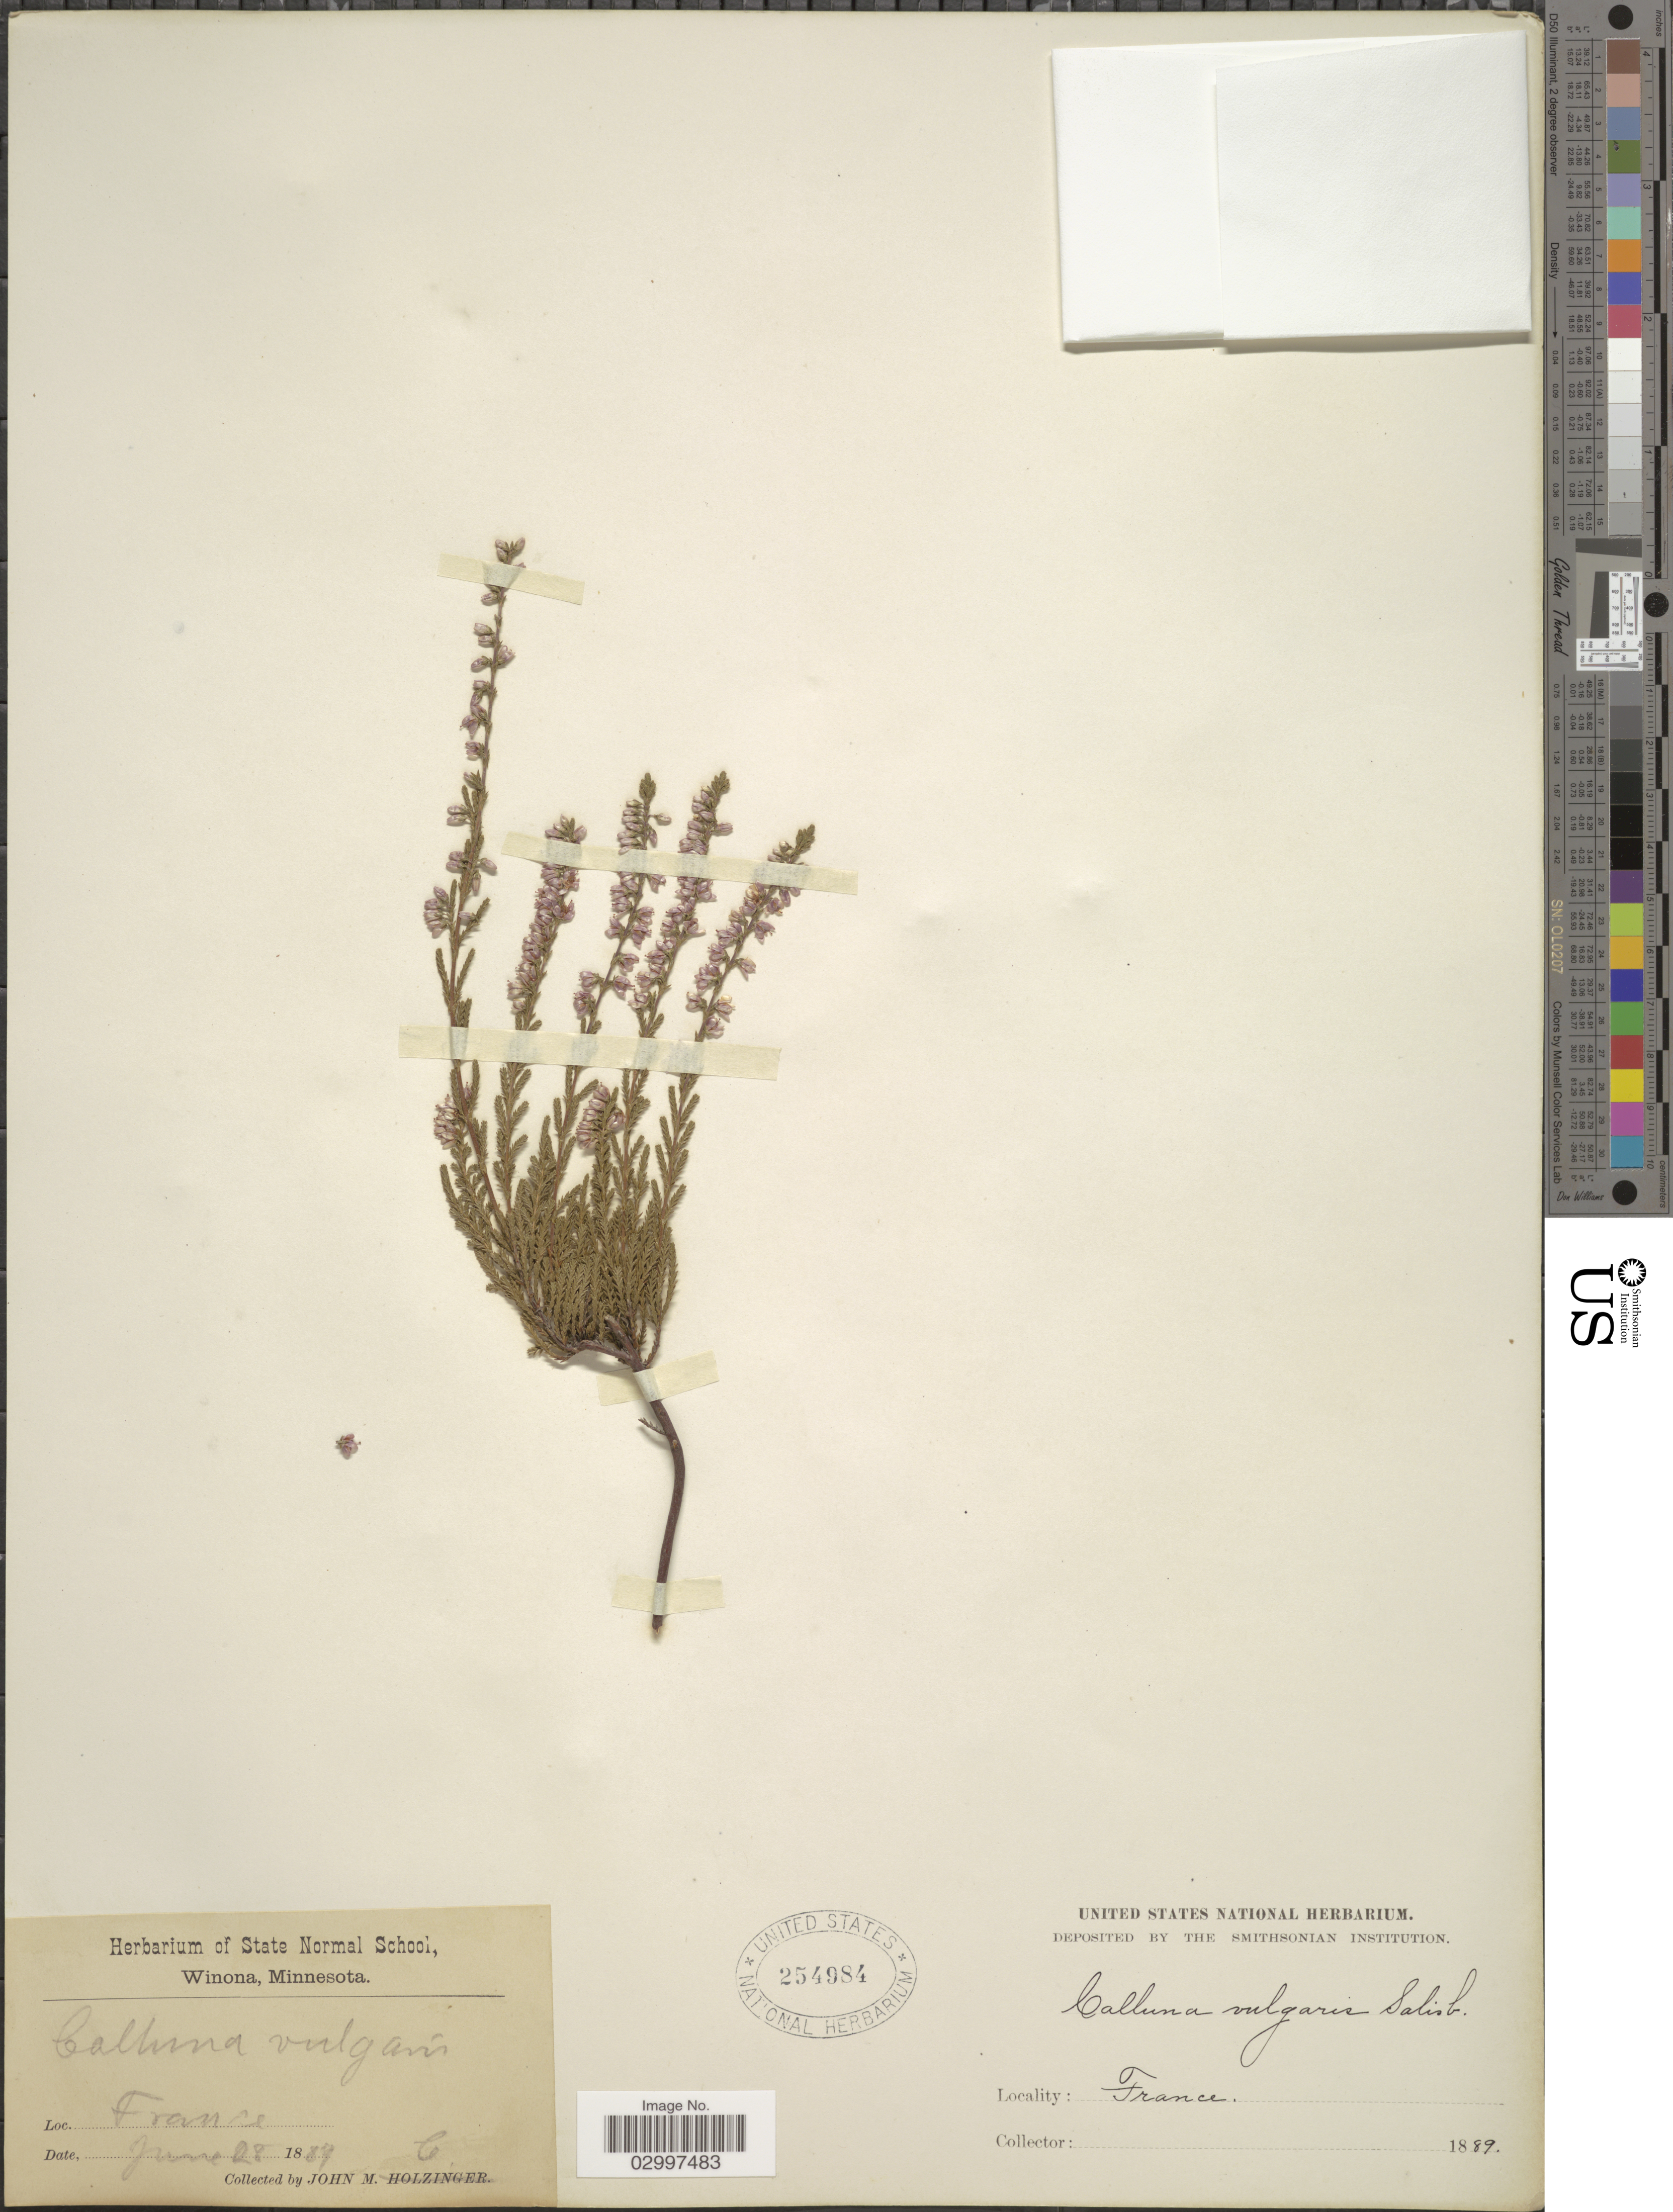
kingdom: Plantae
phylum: Tracheophyta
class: Magnoliopsida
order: Ericales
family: Ericaceae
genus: Calluna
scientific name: Calluna vulgaris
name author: (L.) Hull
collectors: John M. C.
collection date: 1889-06-28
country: France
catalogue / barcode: US 254984